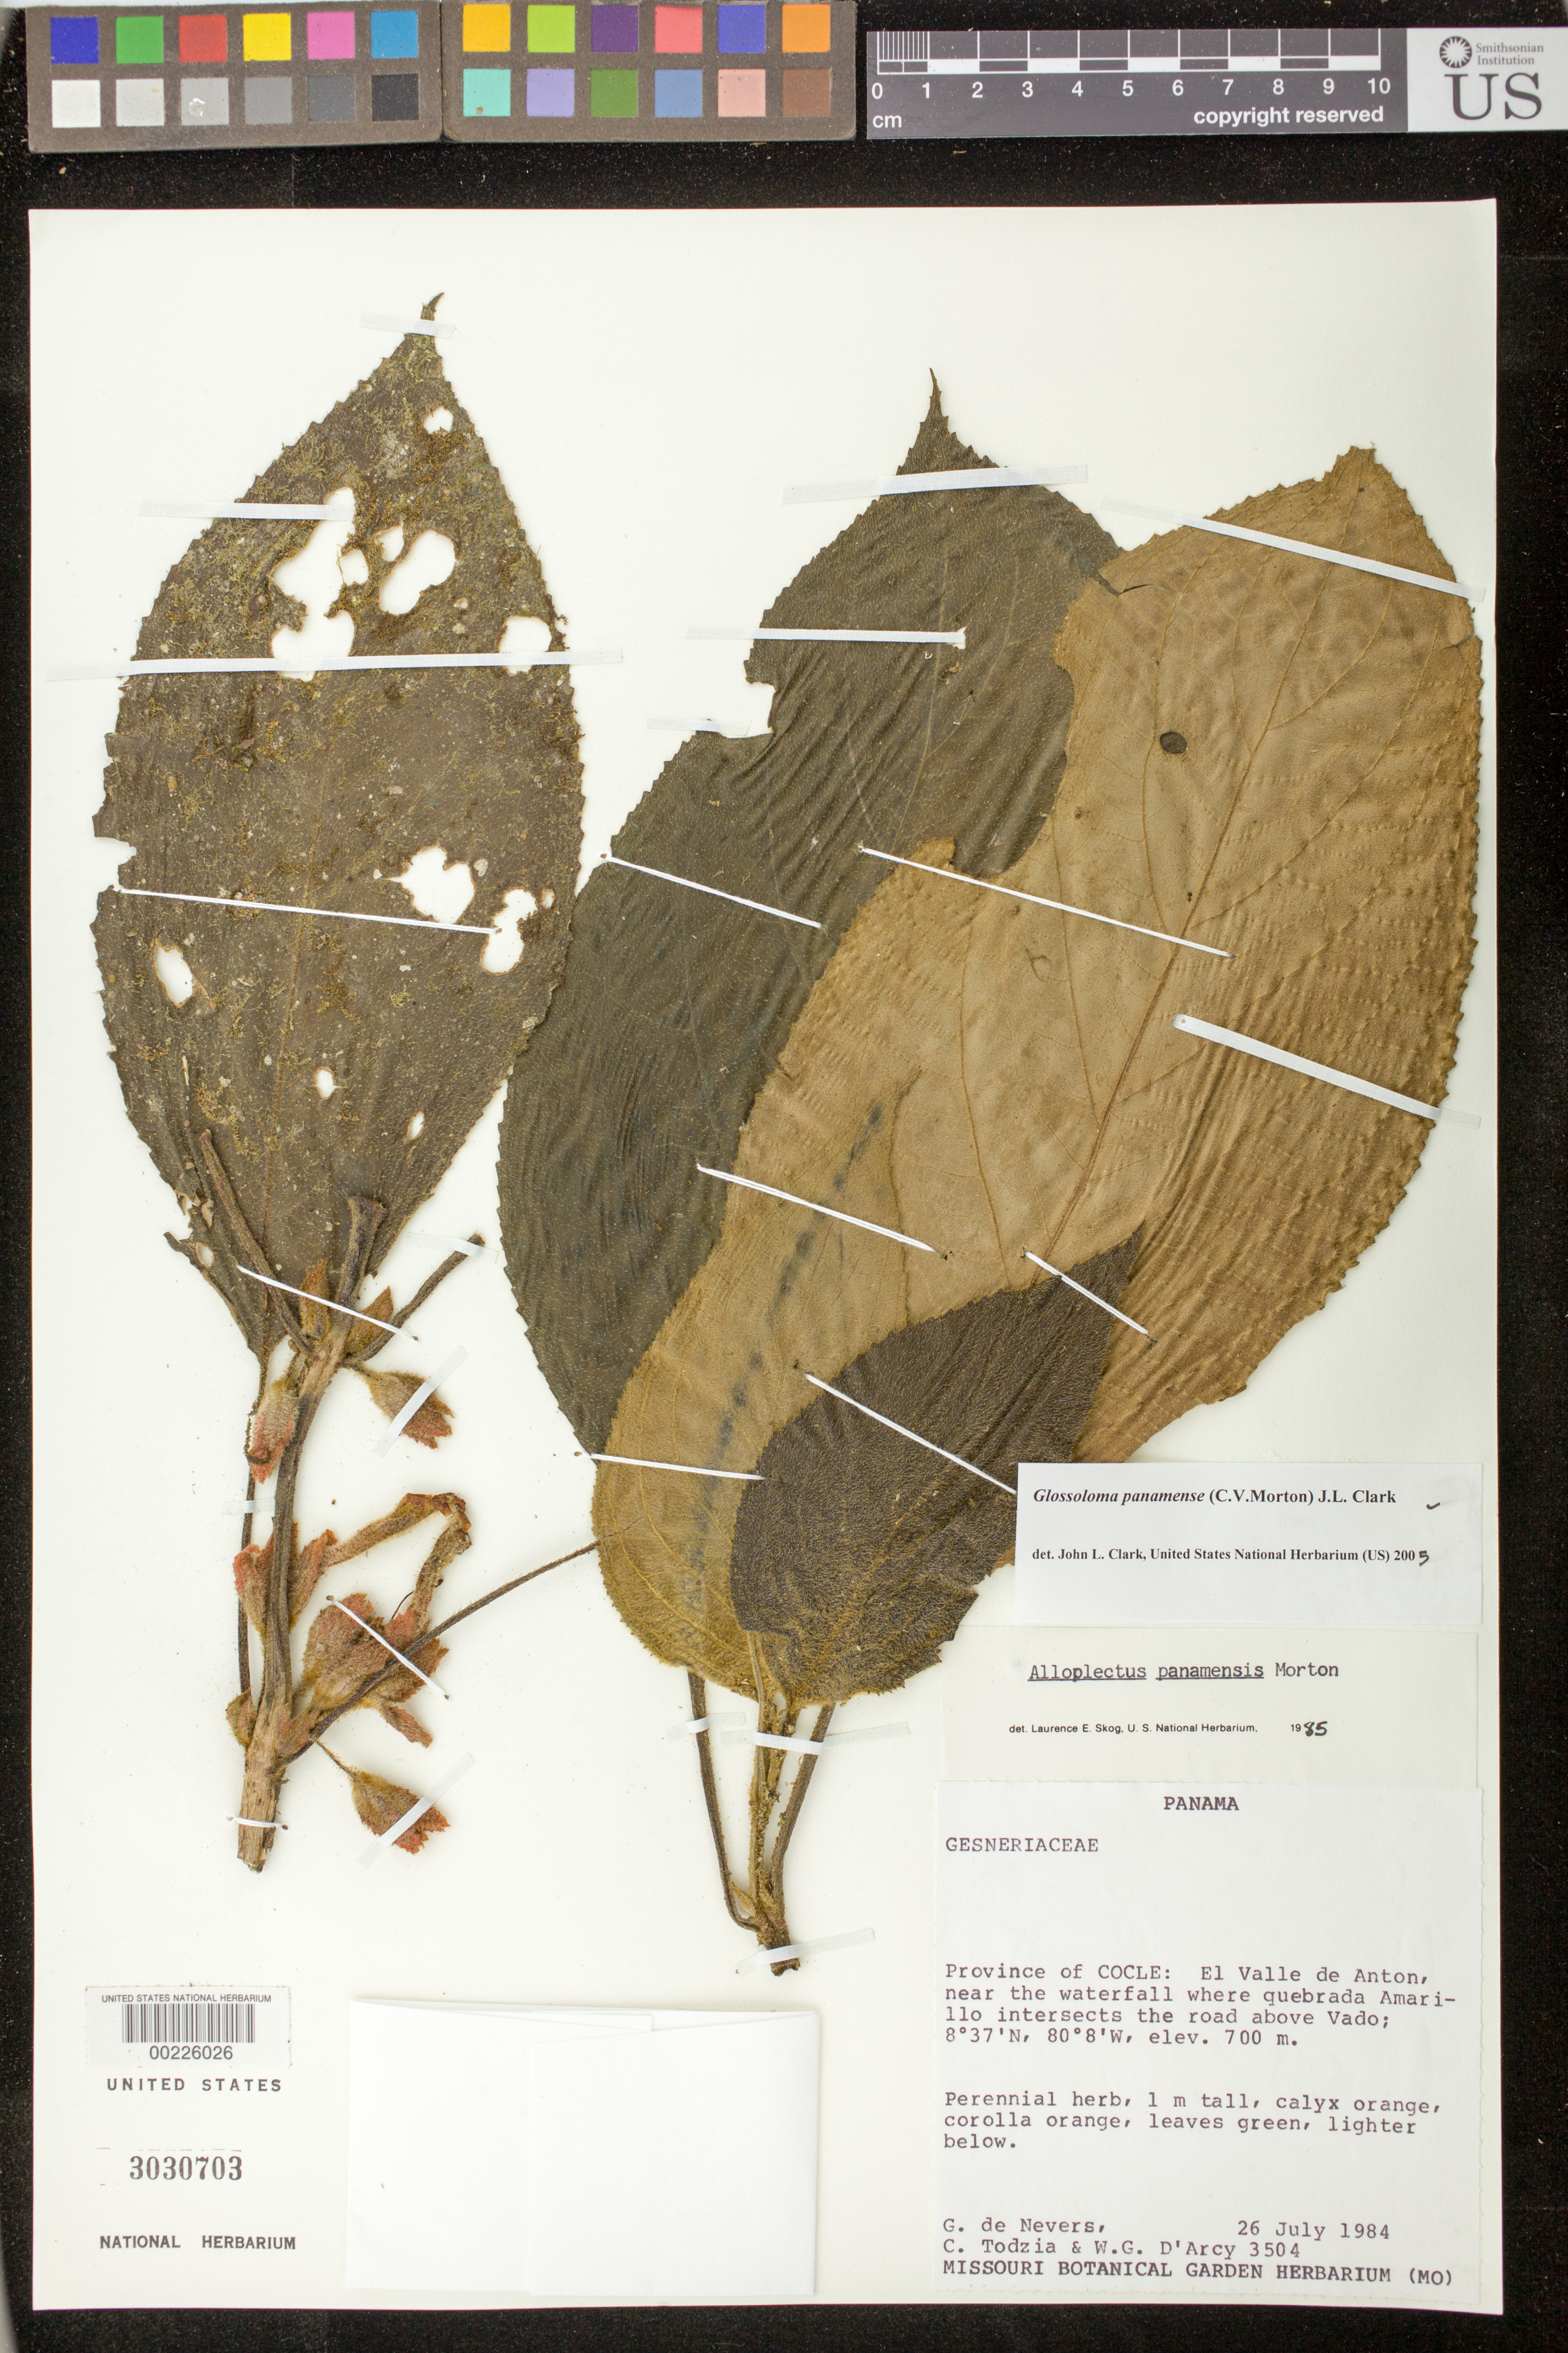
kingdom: Plantae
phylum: Tracheophyta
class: Magnoliopsida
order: Lamiales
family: Gesneriaceae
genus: Glossoloma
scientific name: Glossoloma panamense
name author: (C.V. Morton) J.L. Clark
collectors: G. C. de Nevers, C. A. Todzia & W. G. D'Arcy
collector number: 3504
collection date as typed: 26 Jul 1984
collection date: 1984-07-26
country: Panama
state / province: Kuna Yala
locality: El Valle de Anton, near the waterfall where Quebrada Amarillo intersects the road above Vado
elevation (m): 700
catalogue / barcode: US 3030703